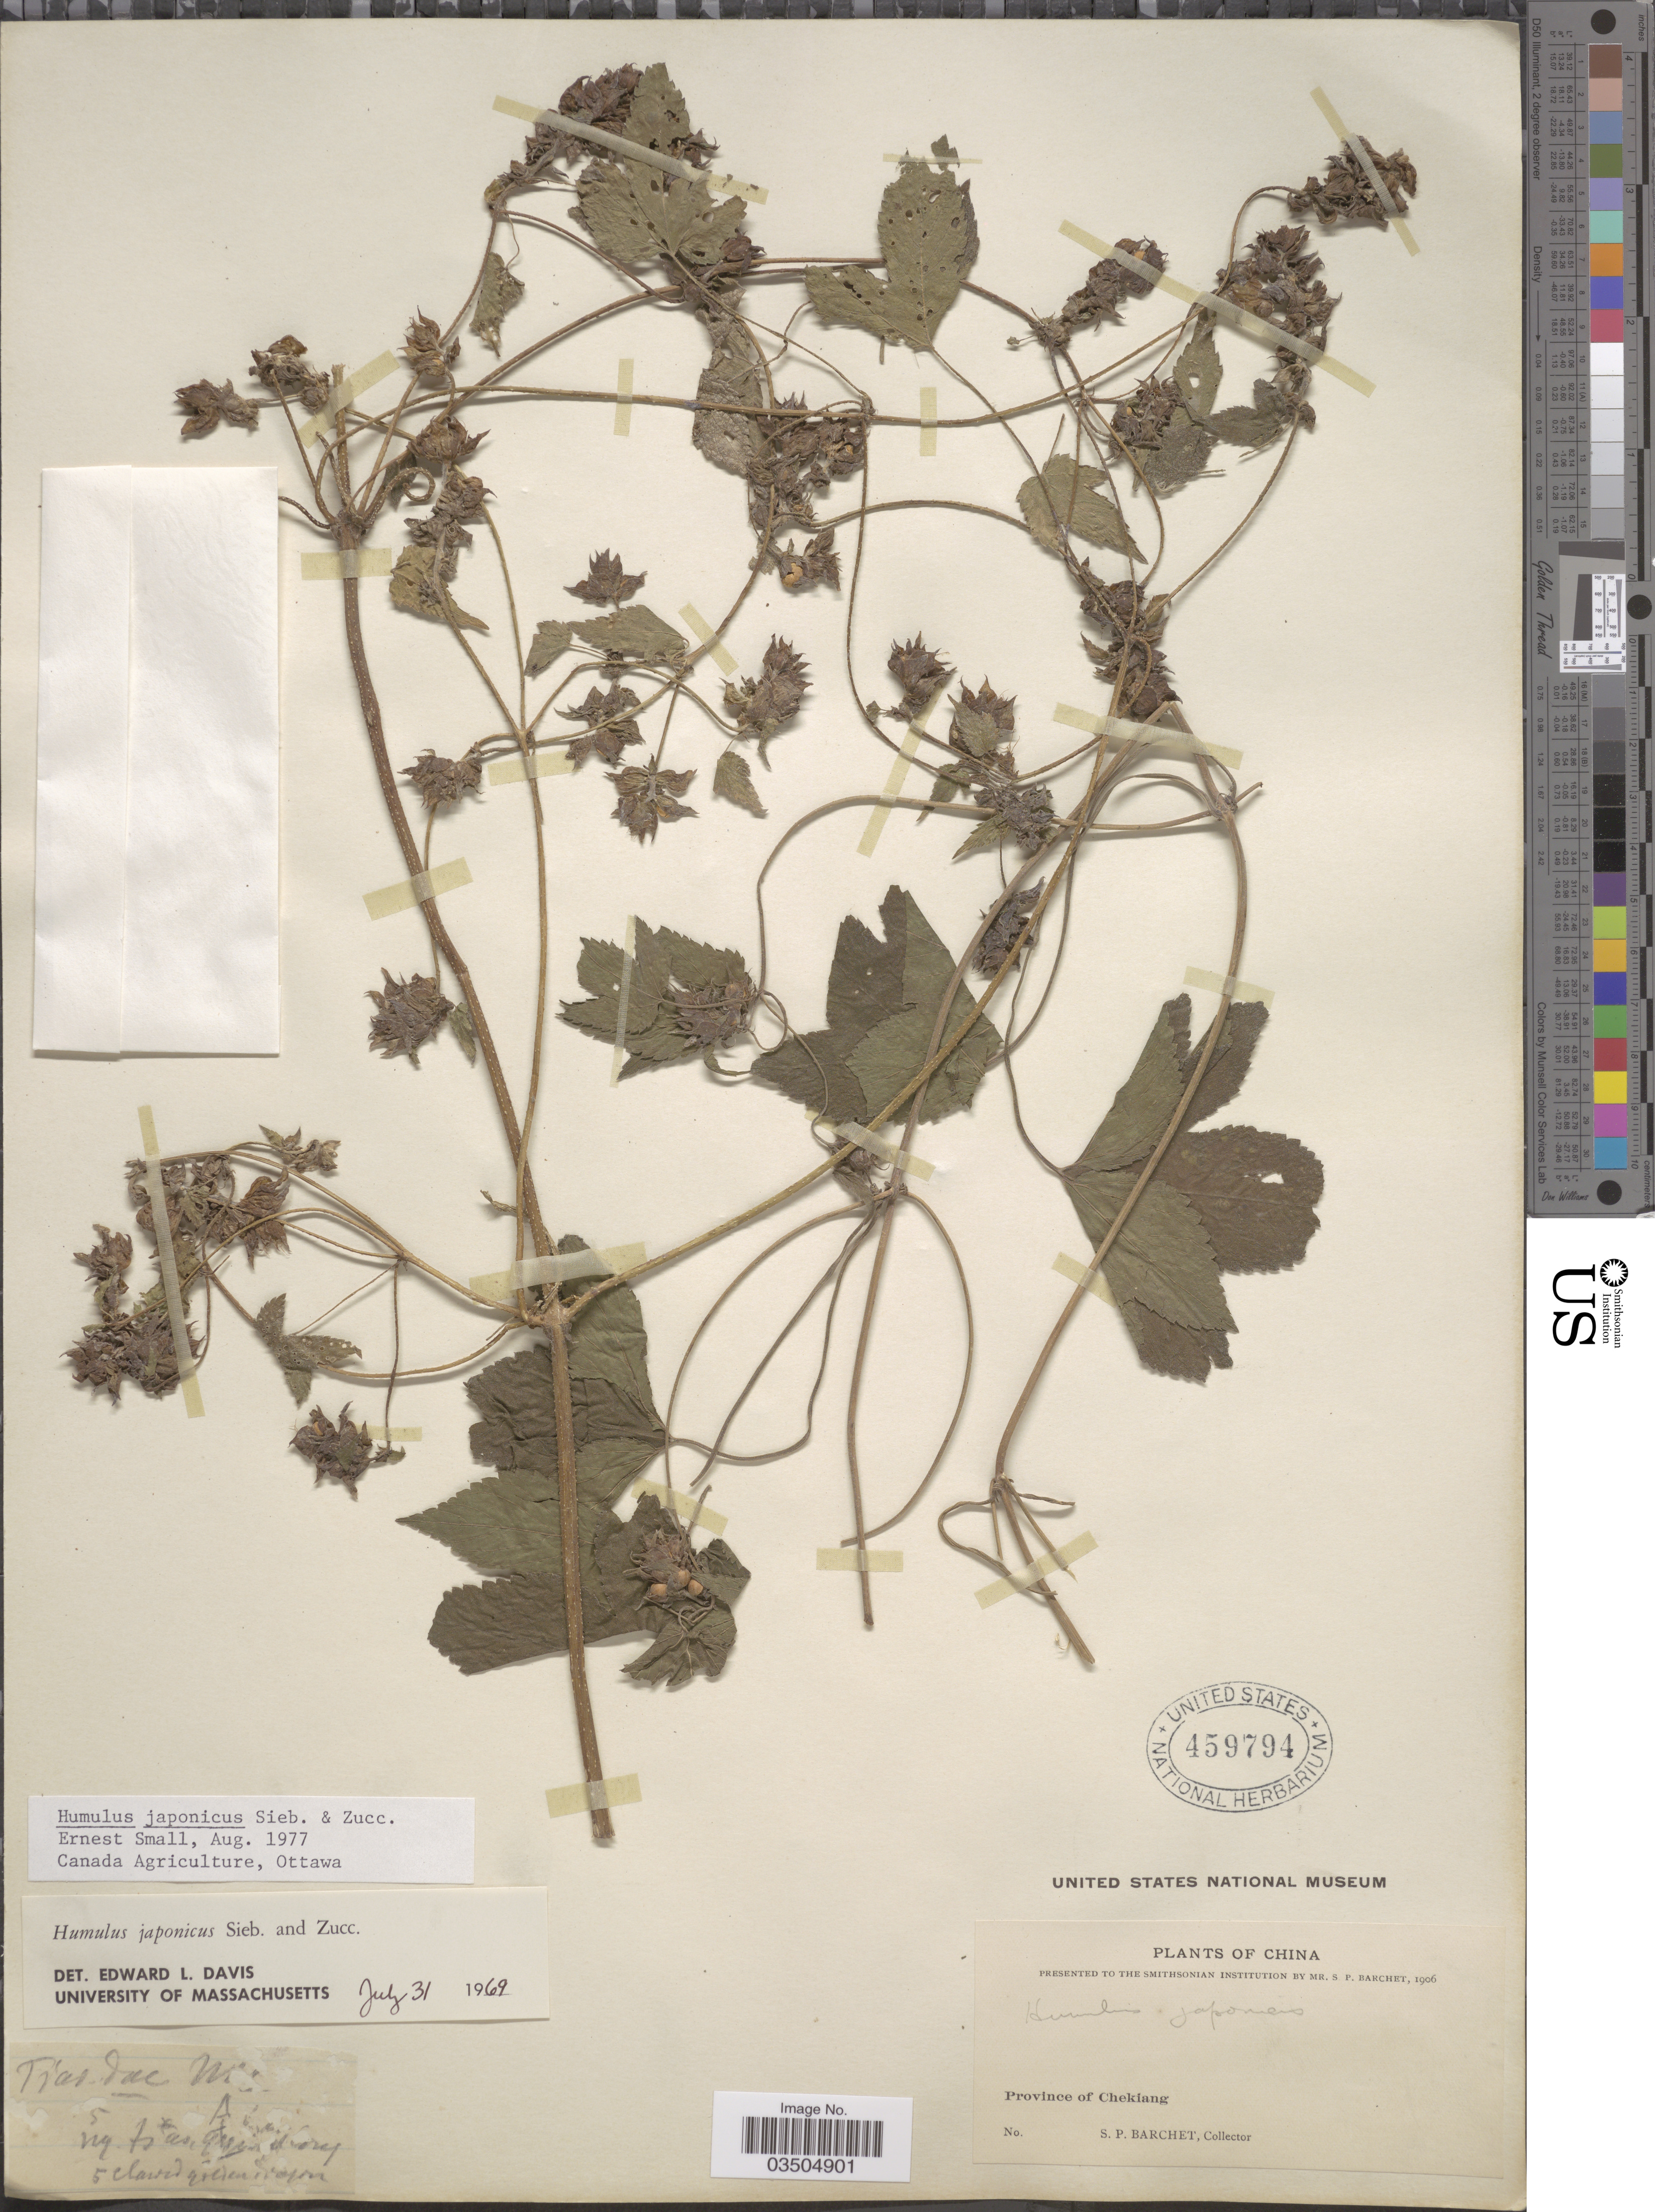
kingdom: Plantae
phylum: Tracheophyta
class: Magnoliopsida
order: Rosales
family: Cannabaceae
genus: Humulus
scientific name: Humulus japonicus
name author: Siebold & Zucc.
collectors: S. P. Barchet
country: China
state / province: Zhejiang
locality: Province of Chekiang.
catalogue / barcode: US 459794